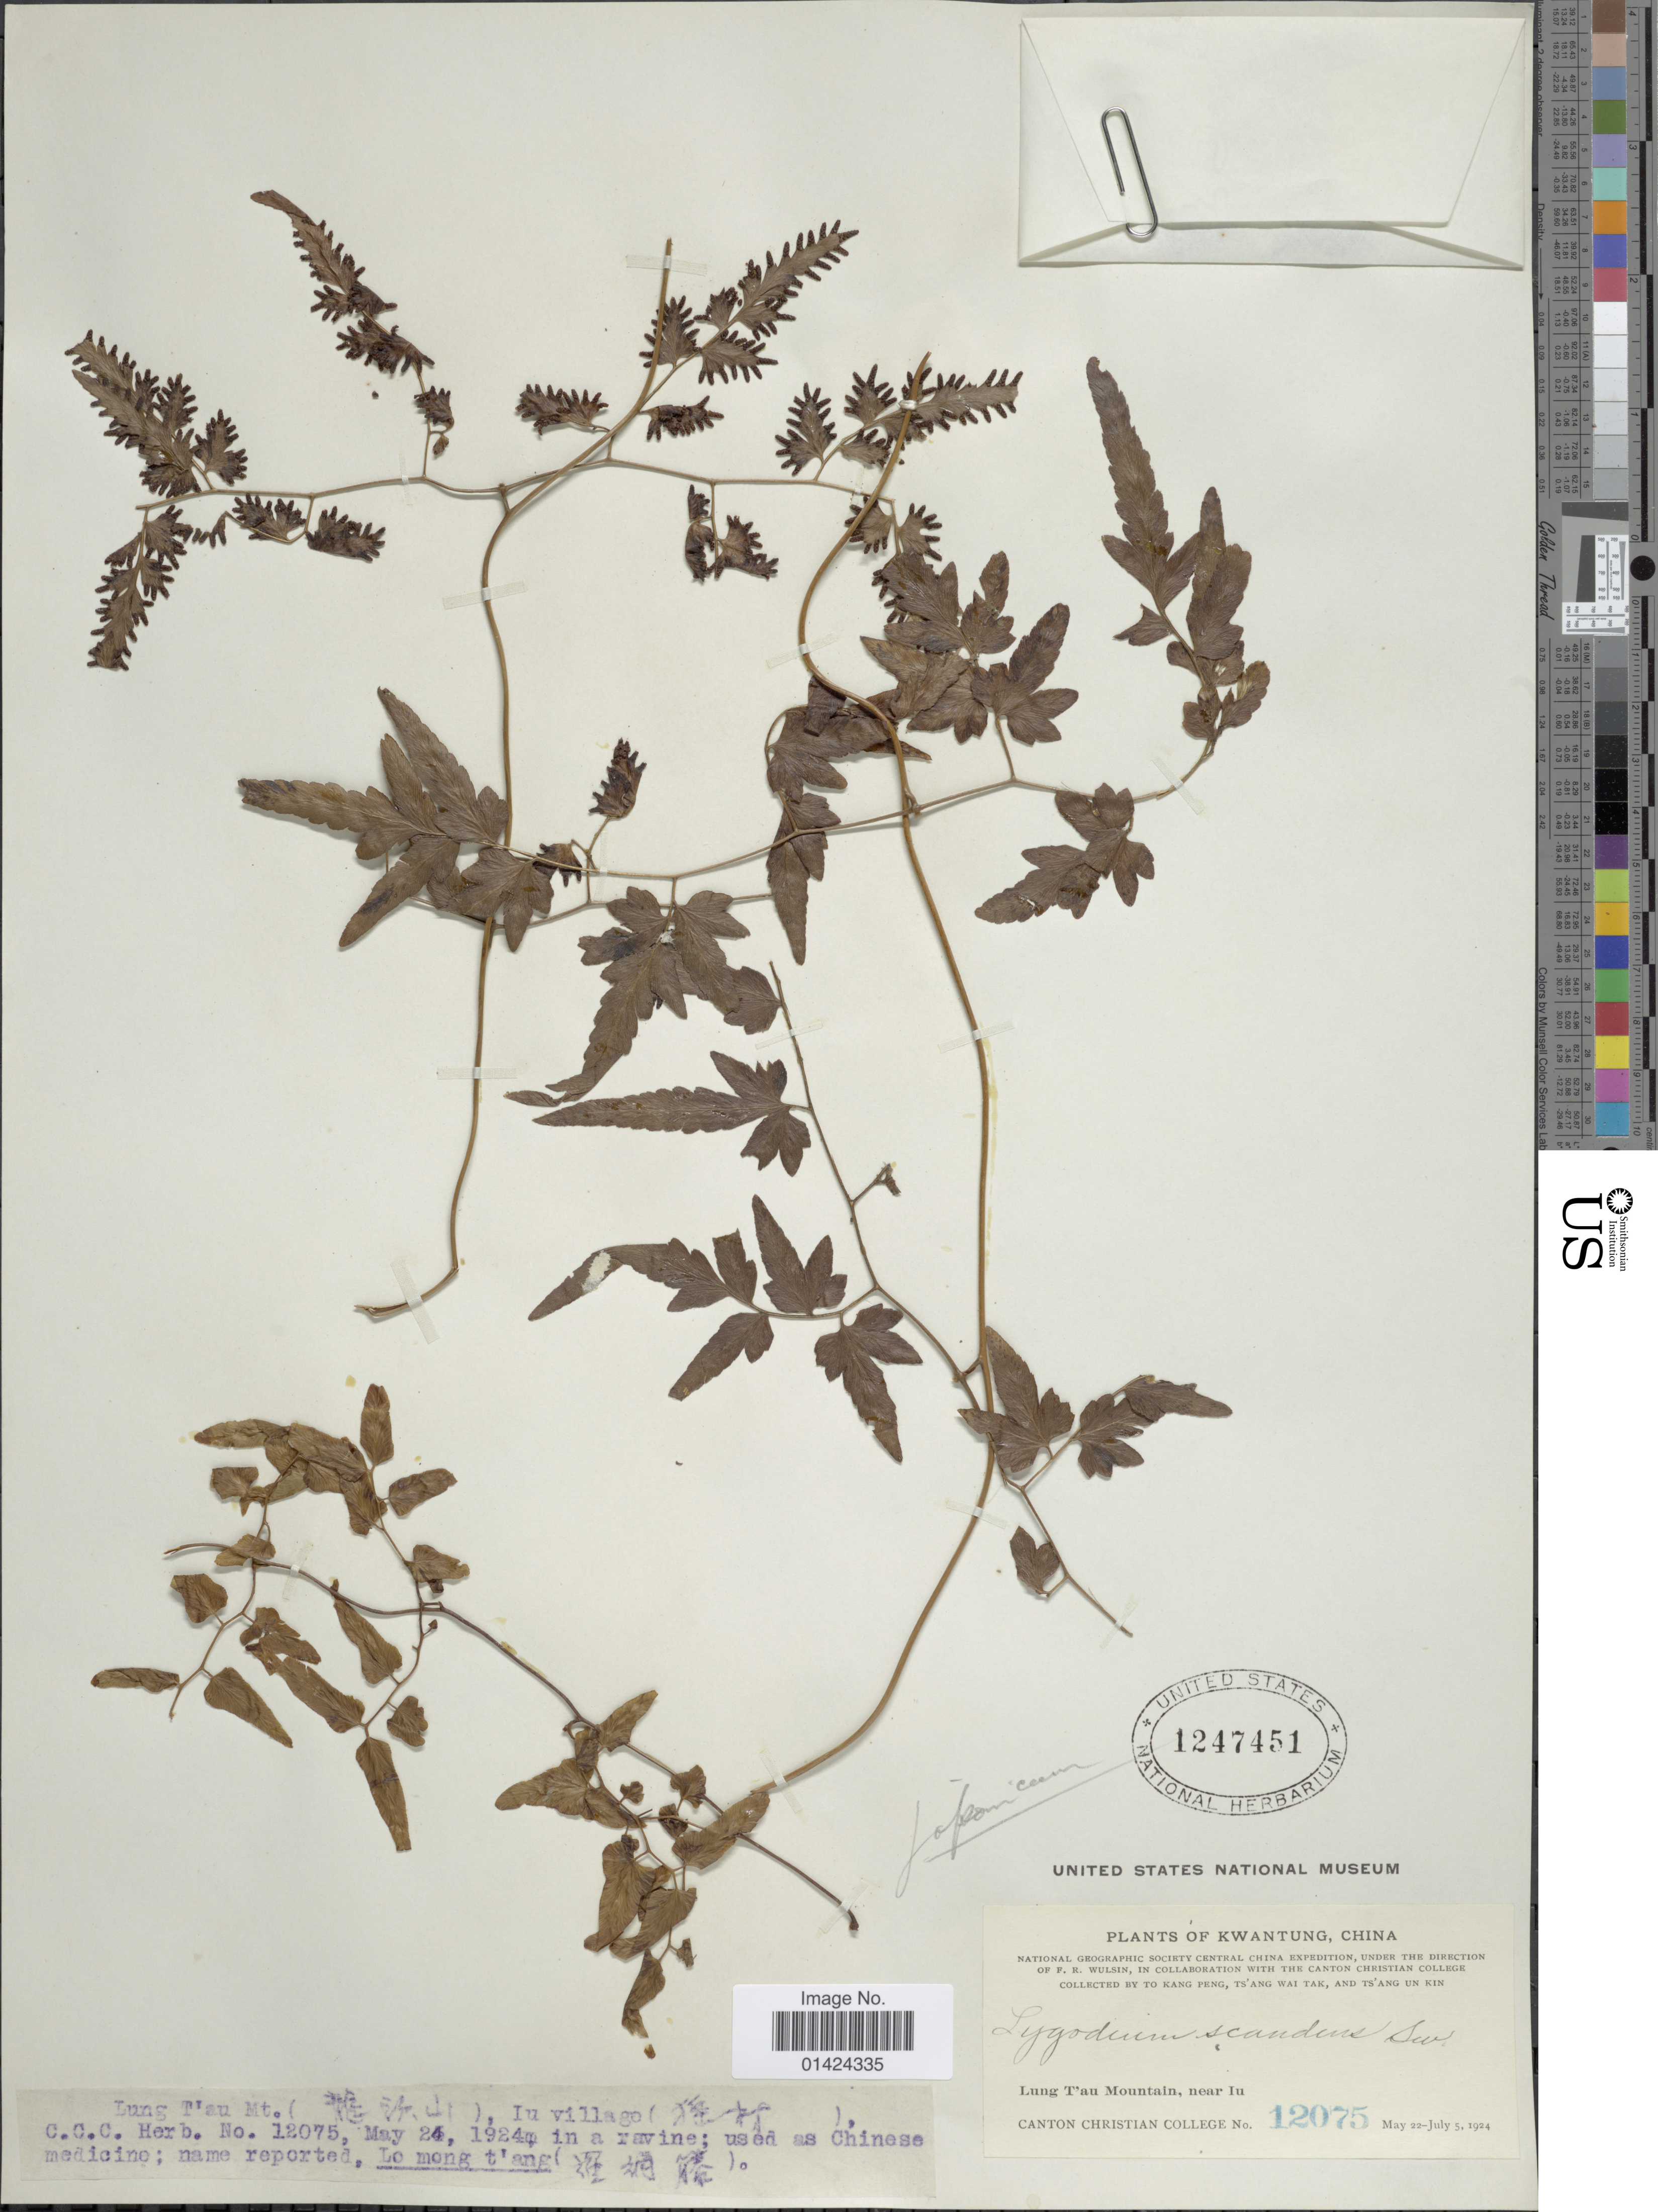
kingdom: Plantae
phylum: Tracheophyta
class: Polypodiopsida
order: Schizaeales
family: Lygodiaceae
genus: Lygodium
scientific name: Lygodium japonicum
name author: (Thunb.) Sw.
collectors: Canton Christian College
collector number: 12075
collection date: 1924-05-22/1924-07-05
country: China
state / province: Guangdong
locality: Kwantun. Lung Tau Mountain, near Iu.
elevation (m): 1924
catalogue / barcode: US 1247451